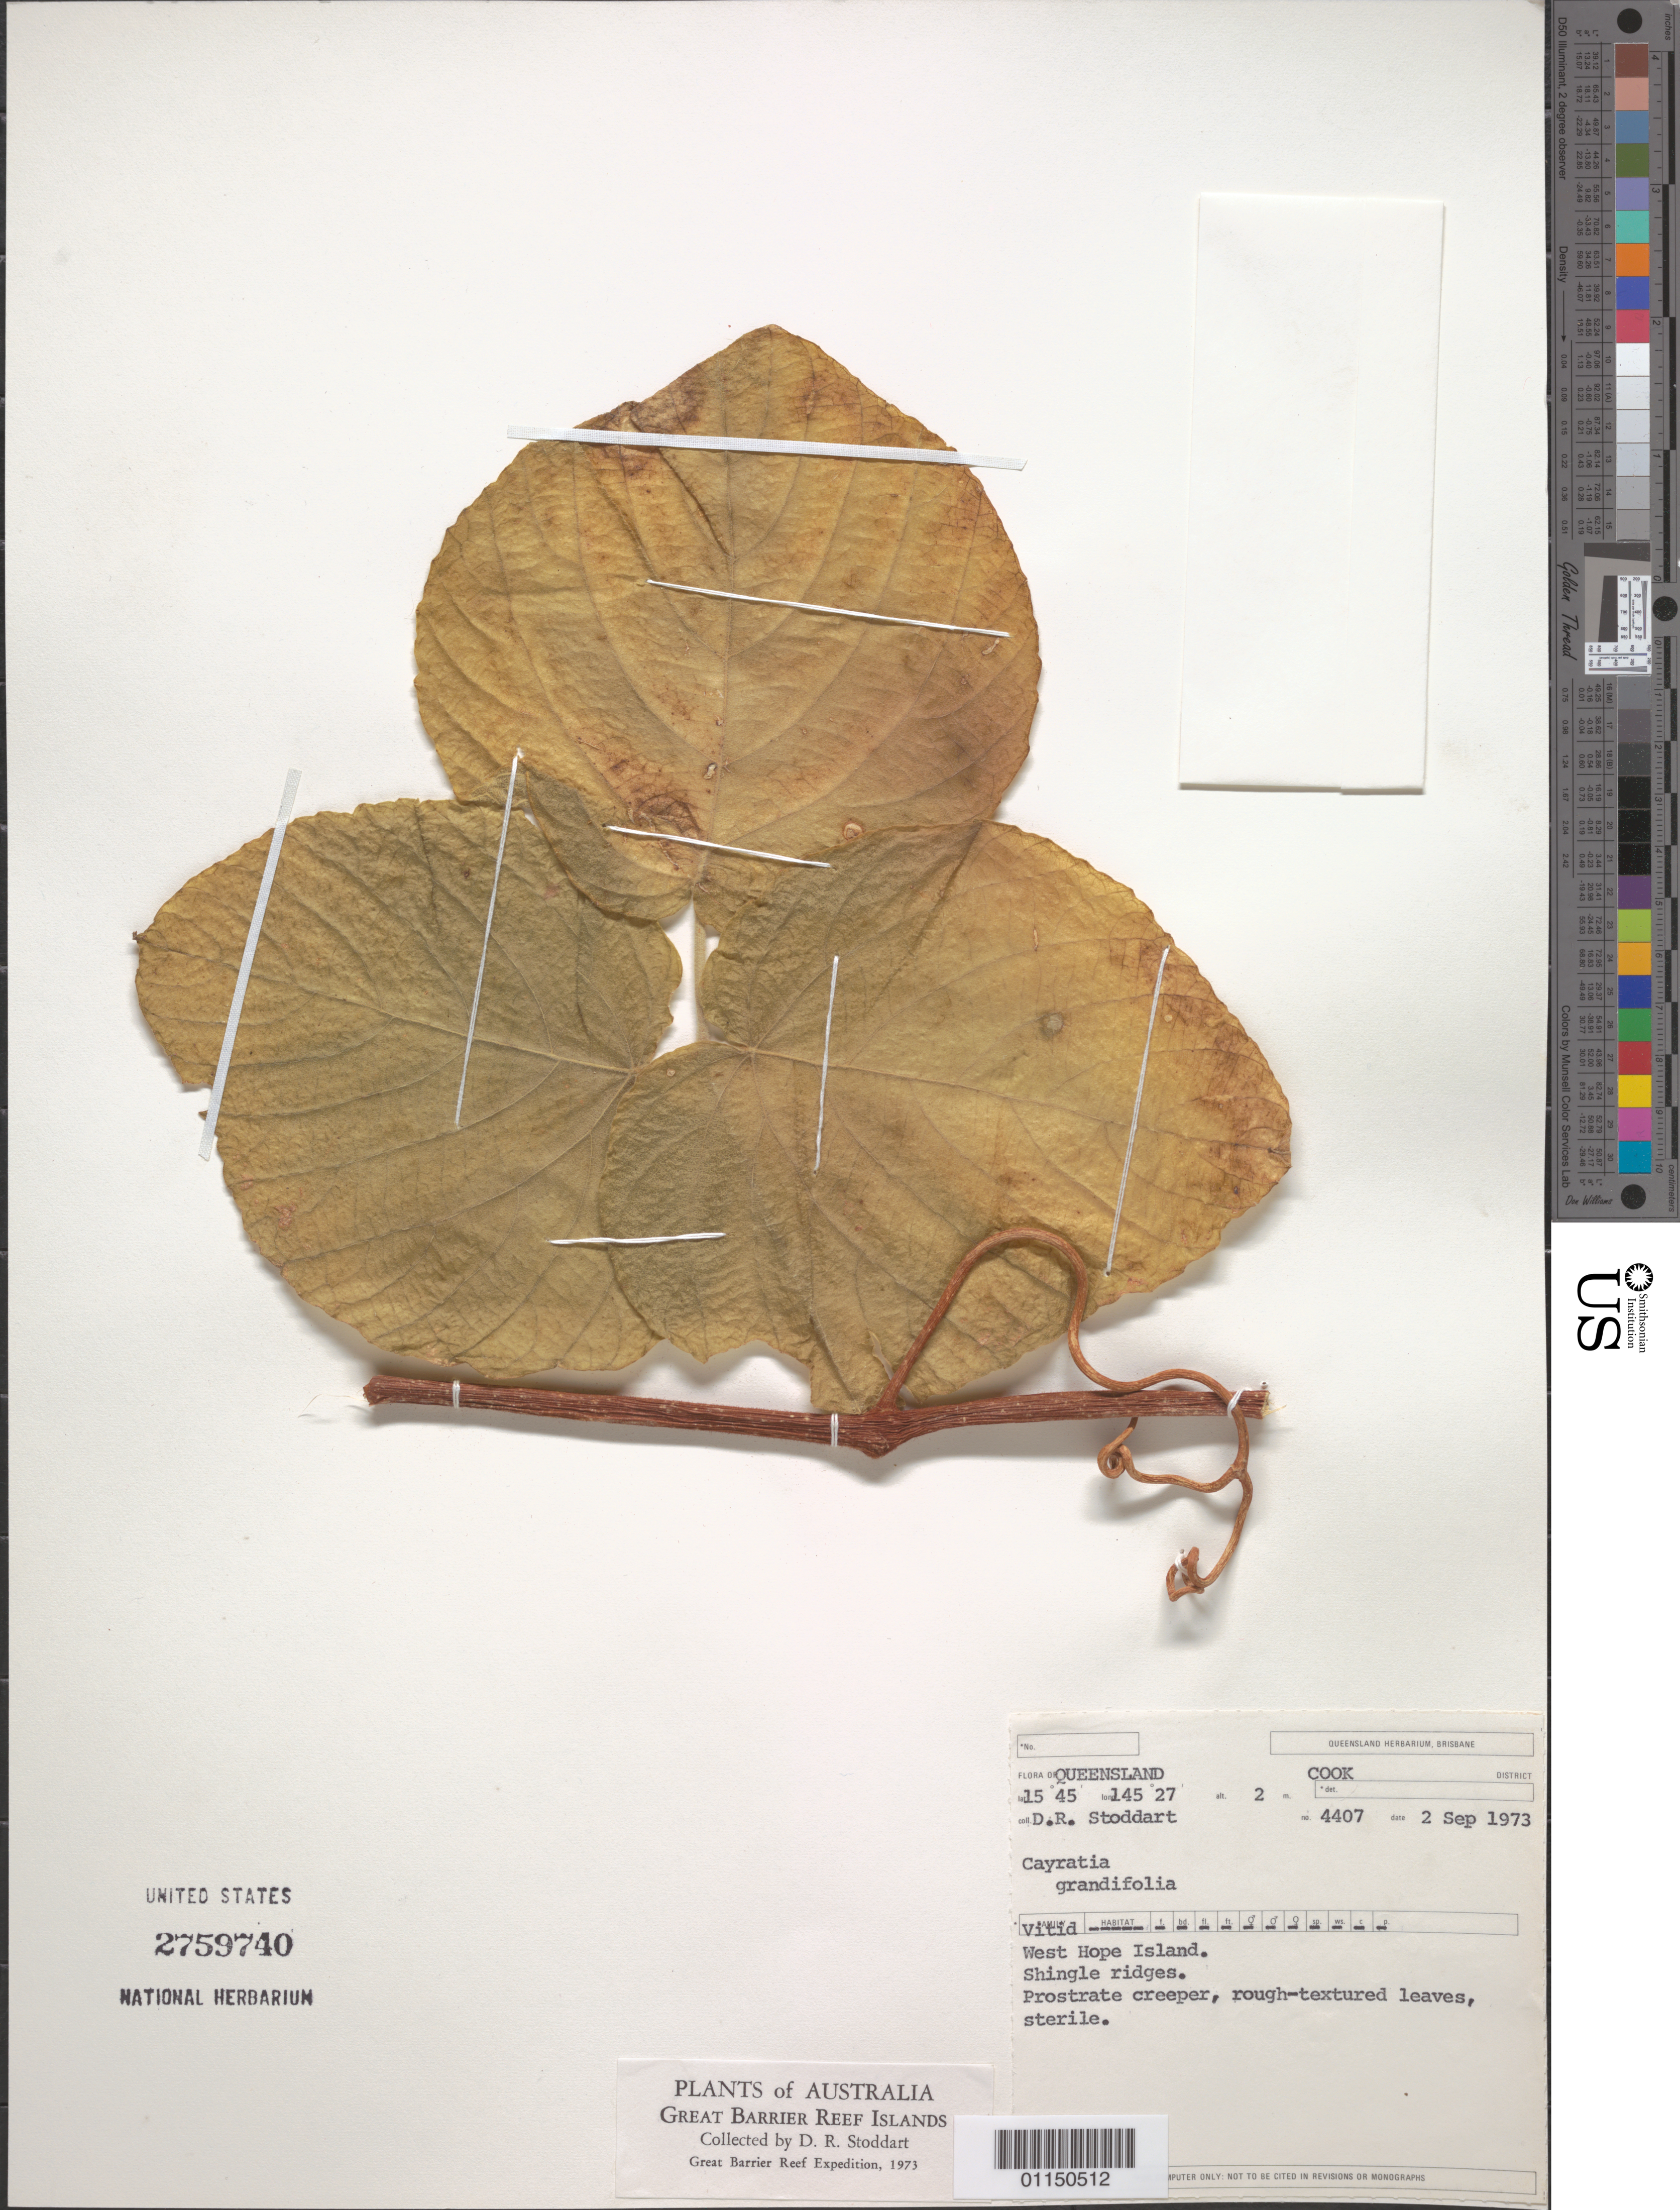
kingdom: Plantae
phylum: Tracheophyta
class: Magnoliopsida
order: Vitales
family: Vitaceae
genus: Cayratia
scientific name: Cayratia grandifolia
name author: (Warb.) Suess.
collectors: D. R. Stoddart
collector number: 4407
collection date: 1973-09-02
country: Australia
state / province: Queensland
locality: Great Barrier Reef Islands. Cook. West Hope Island.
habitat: Shingle ridges. Prostrate creeper.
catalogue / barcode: US 2759740